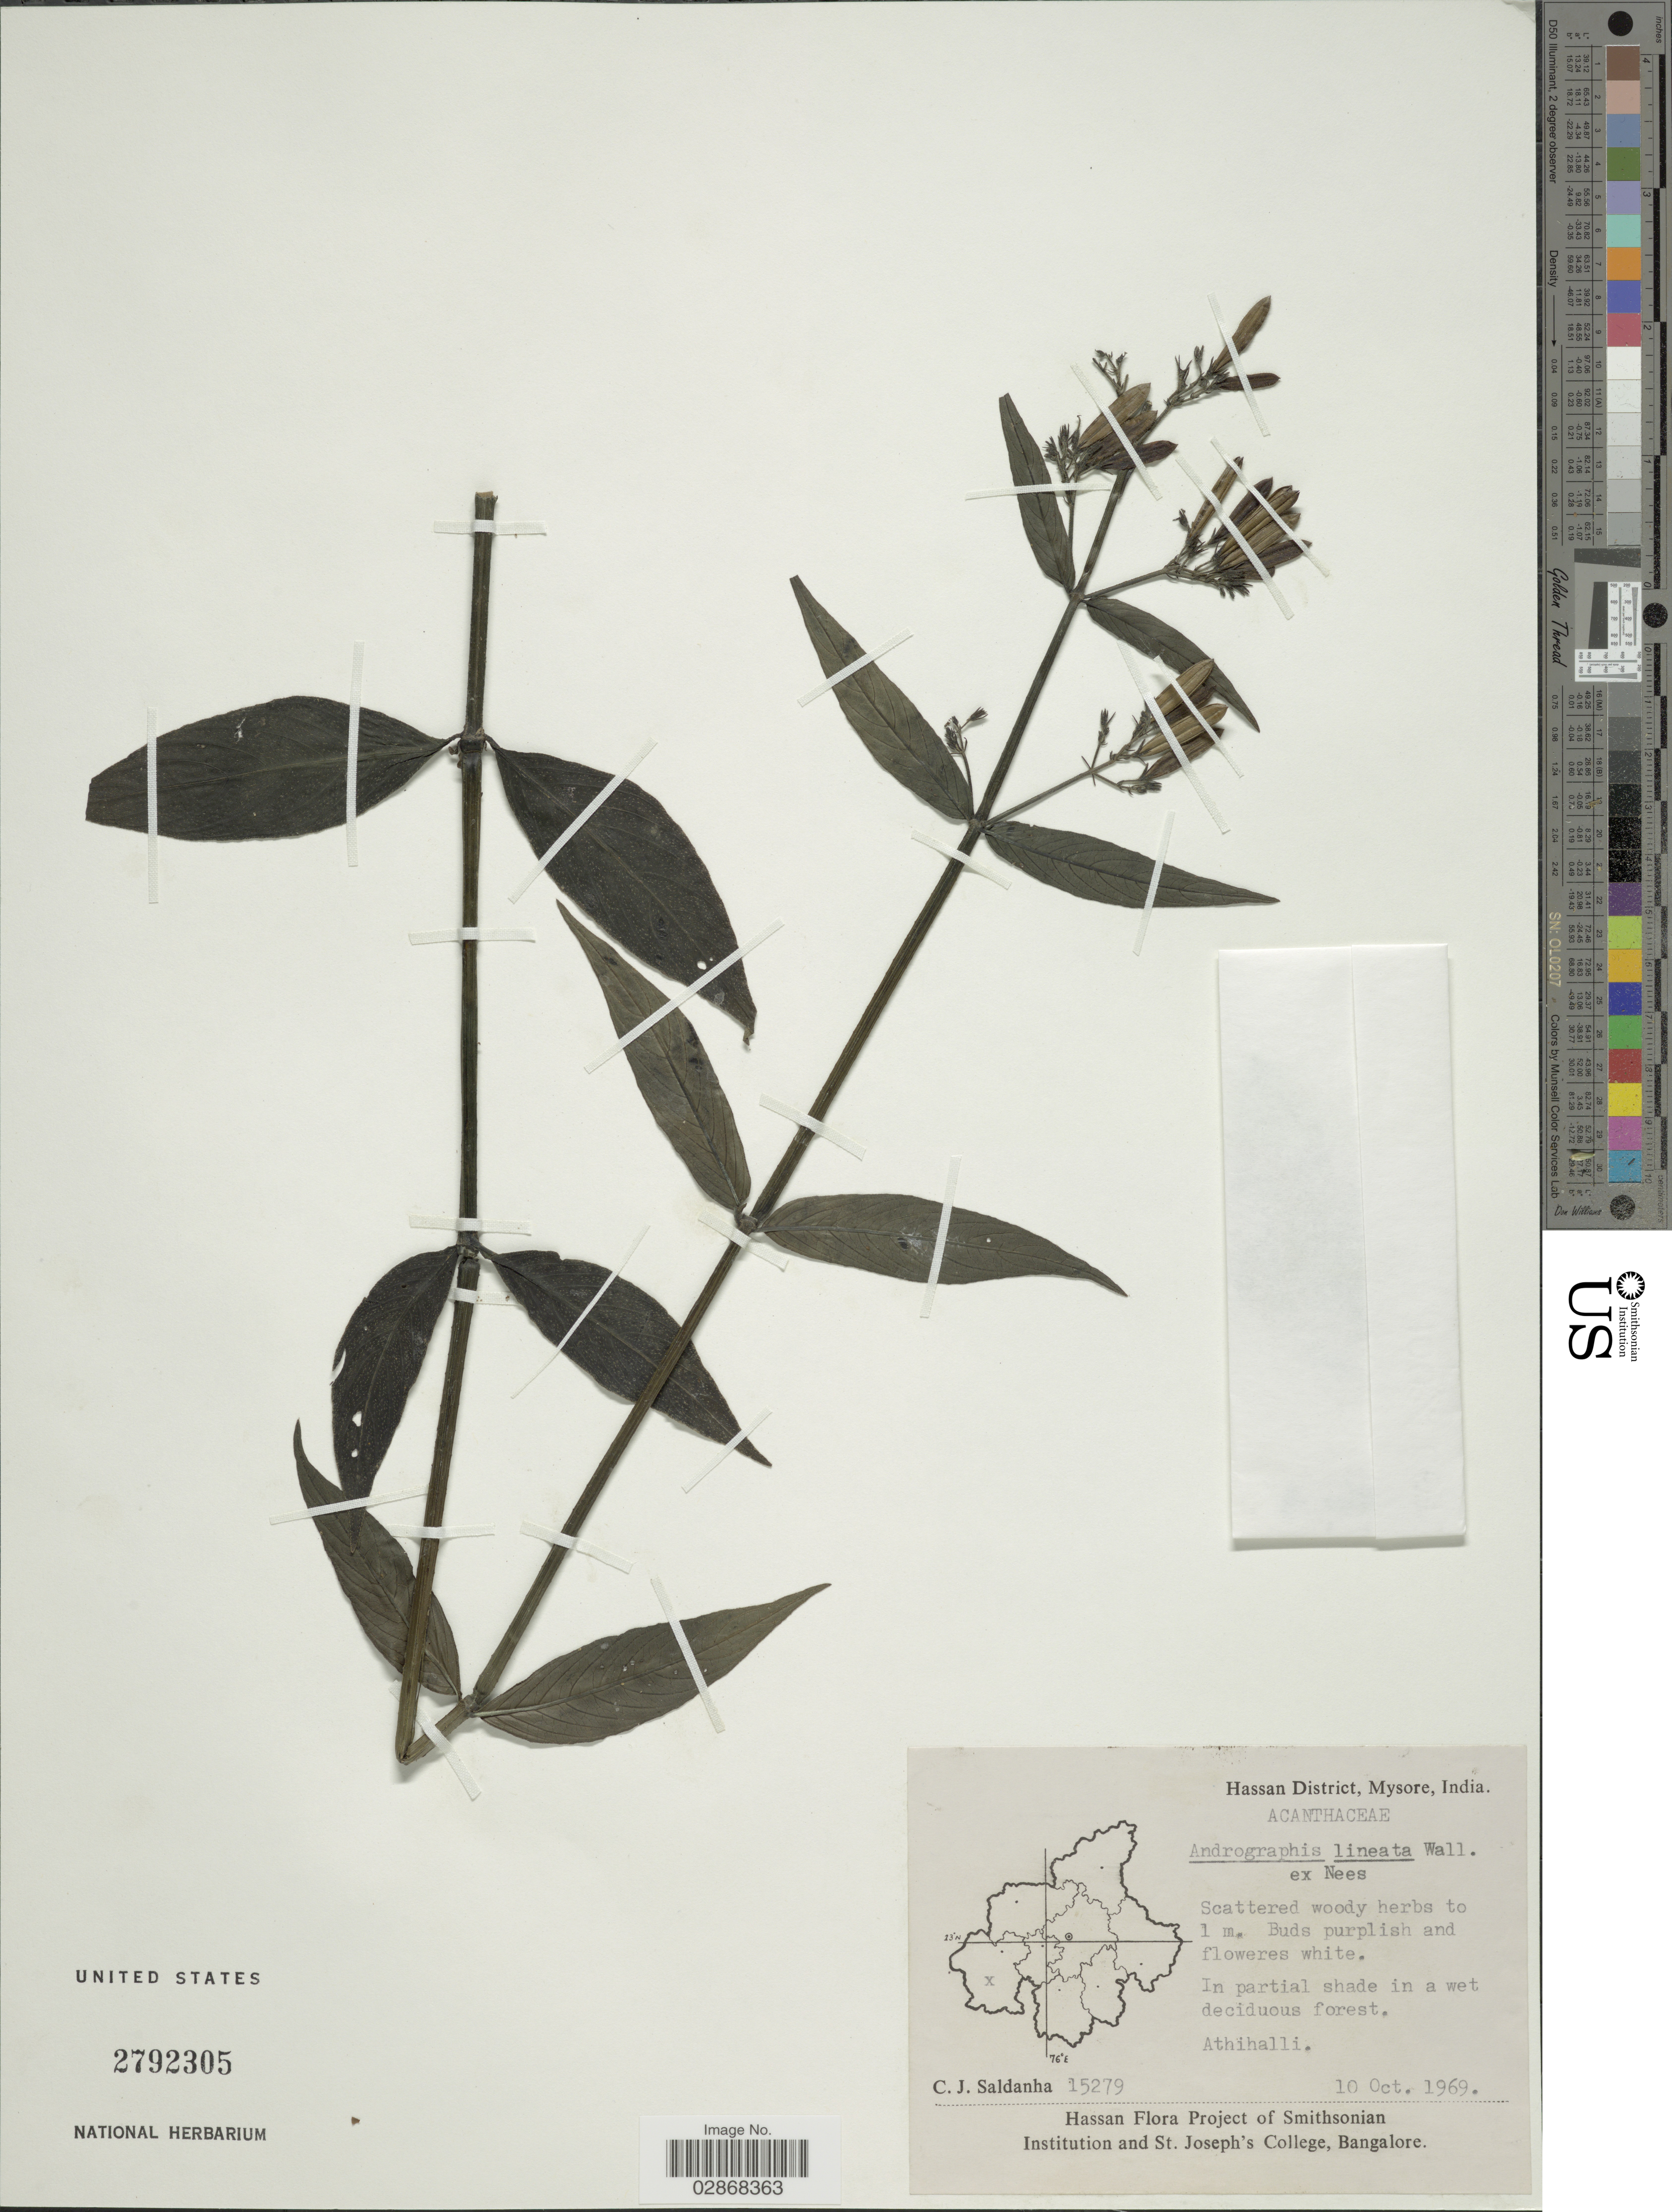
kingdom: Plantae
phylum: Tracheophyta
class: Magnoliopsida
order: Lamiales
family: Acanthaceae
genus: Andrographis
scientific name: Andrographis lineata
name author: Nees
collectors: C. J. Saldanha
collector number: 15279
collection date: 1969-10-10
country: India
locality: Hassan District, Mysore. Athihalli.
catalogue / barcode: US 2792305